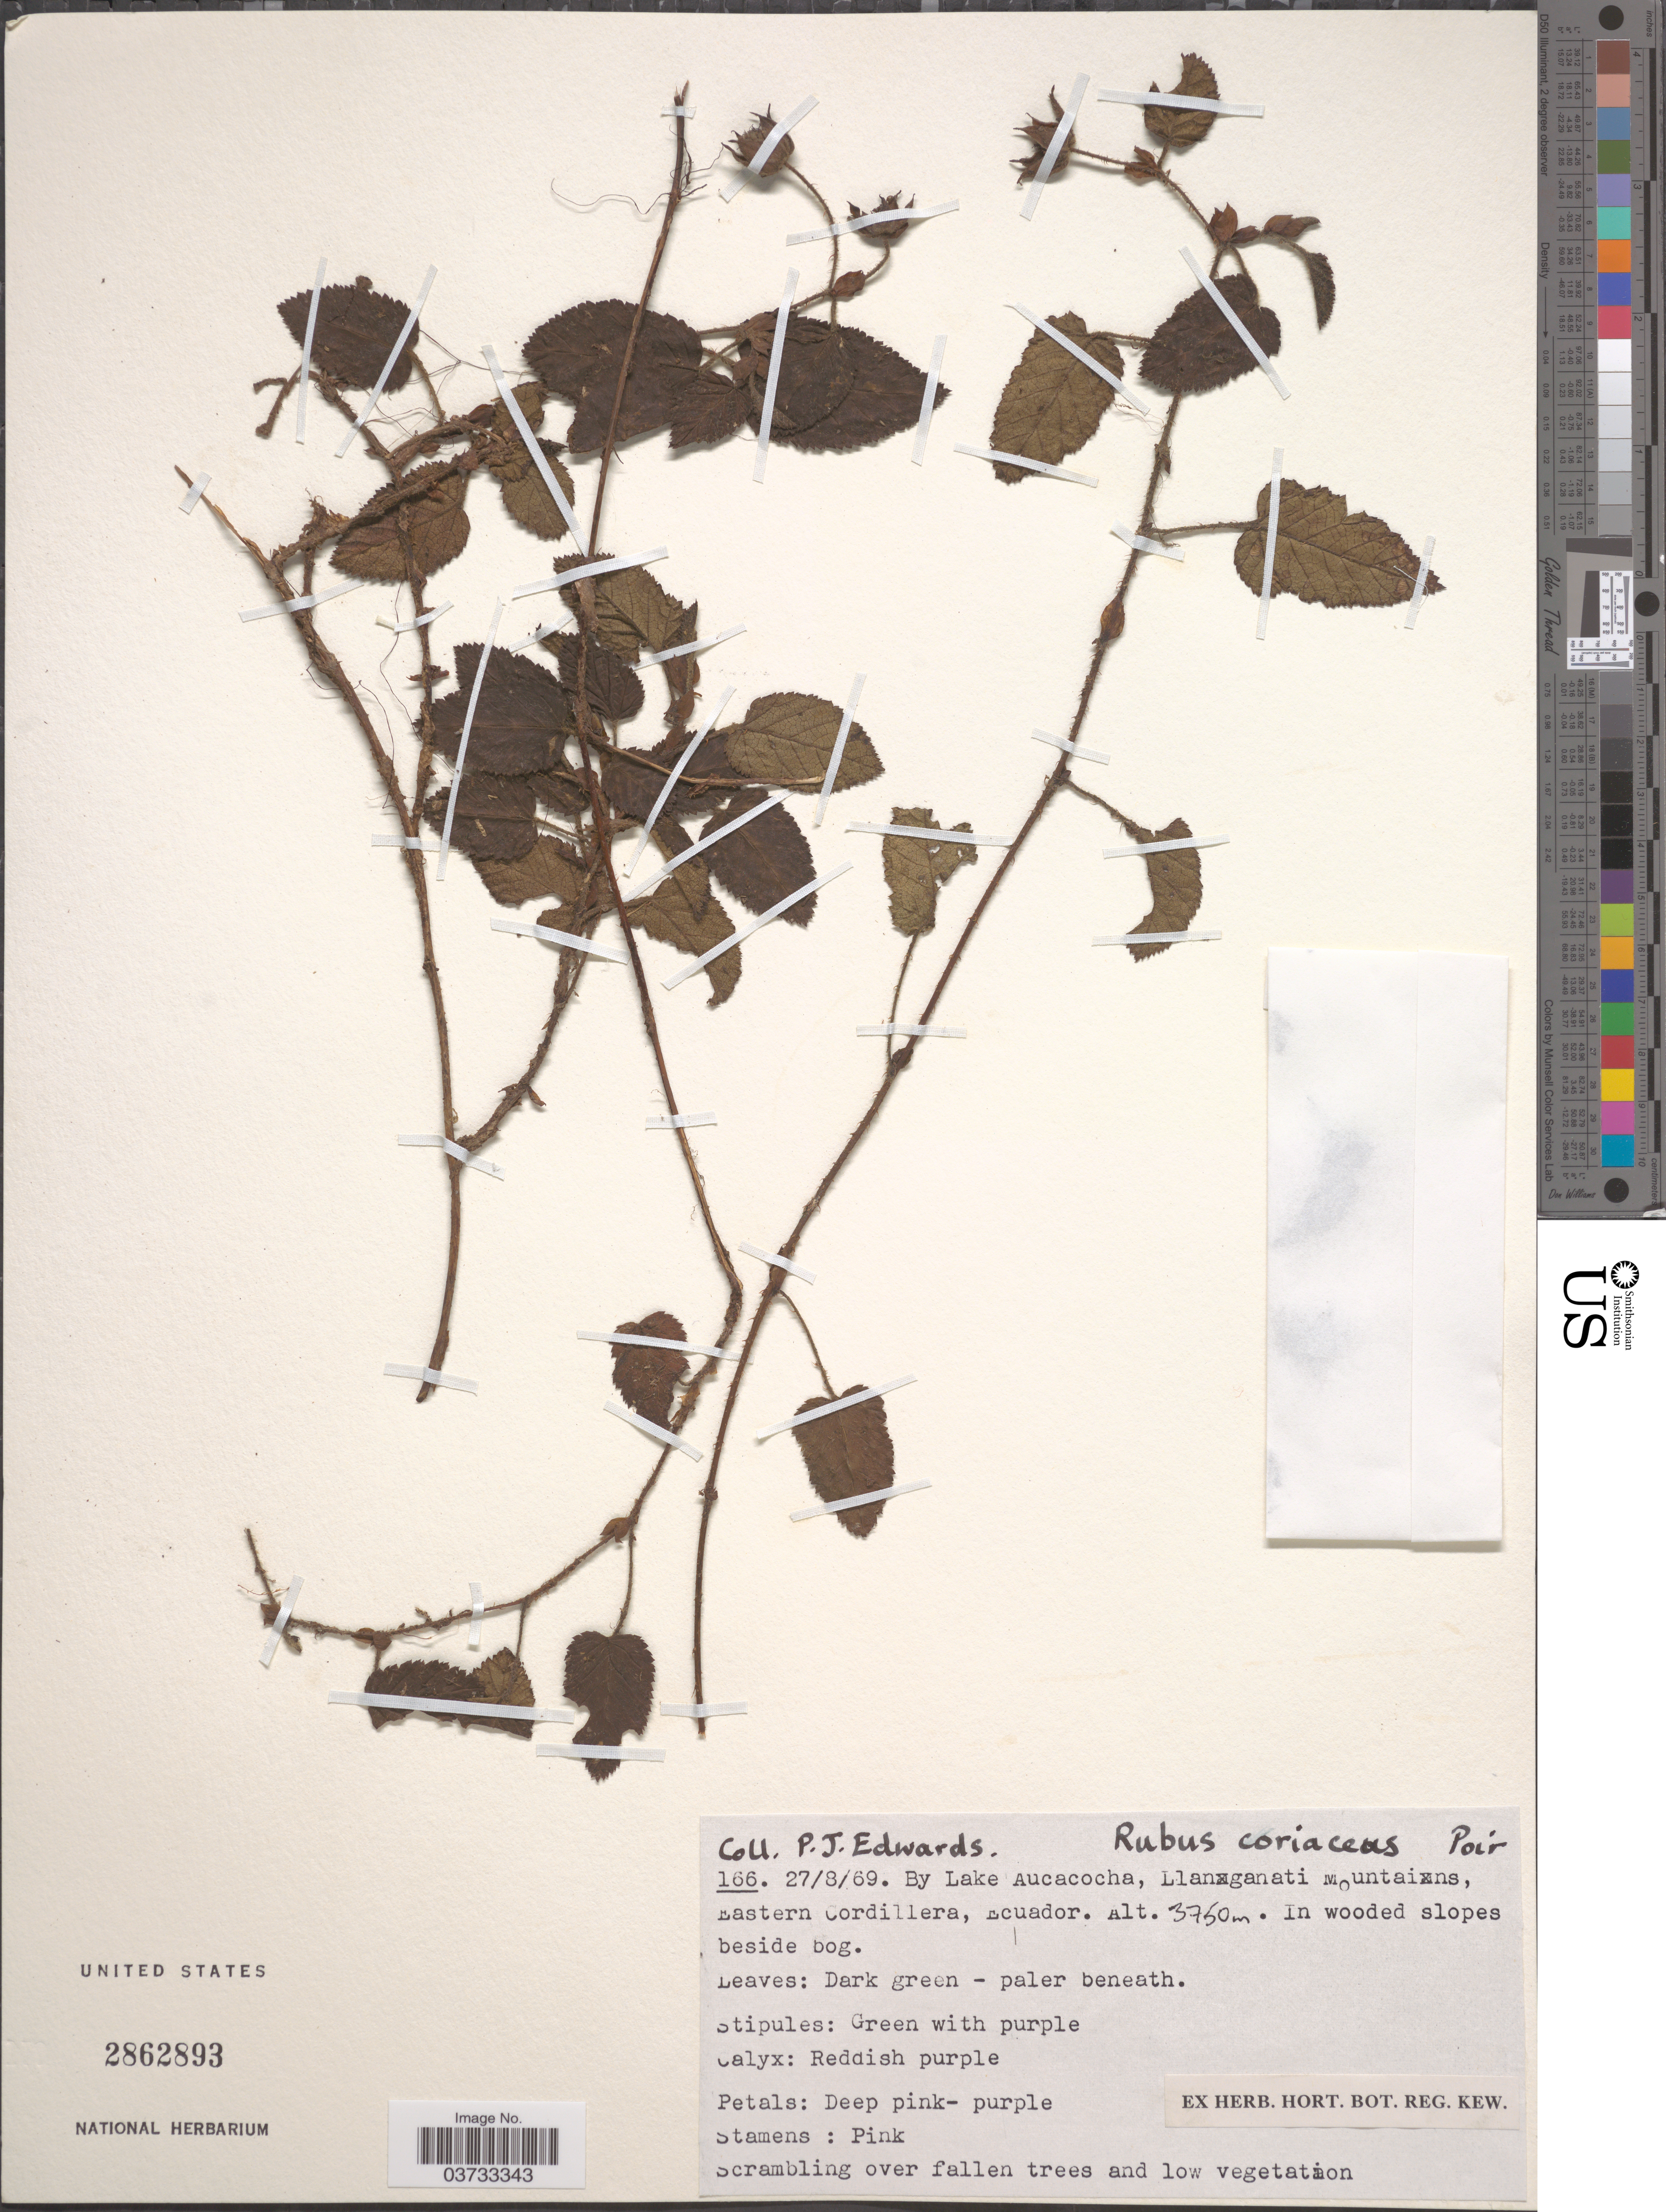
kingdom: Plantae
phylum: Tracheophyta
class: Magnoliopsida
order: Rosales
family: Rosaceae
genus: Rubus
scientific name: Rubus coriaceus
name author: Poir.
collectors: P. Edwards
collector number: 166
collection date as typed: Transcribed d/m/y: 27/8/69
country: Ecuador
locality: By Lake Aucacocha, Llanganati Mountains, Eastern Cordillera.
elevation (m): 3750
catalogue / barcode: US 2862893